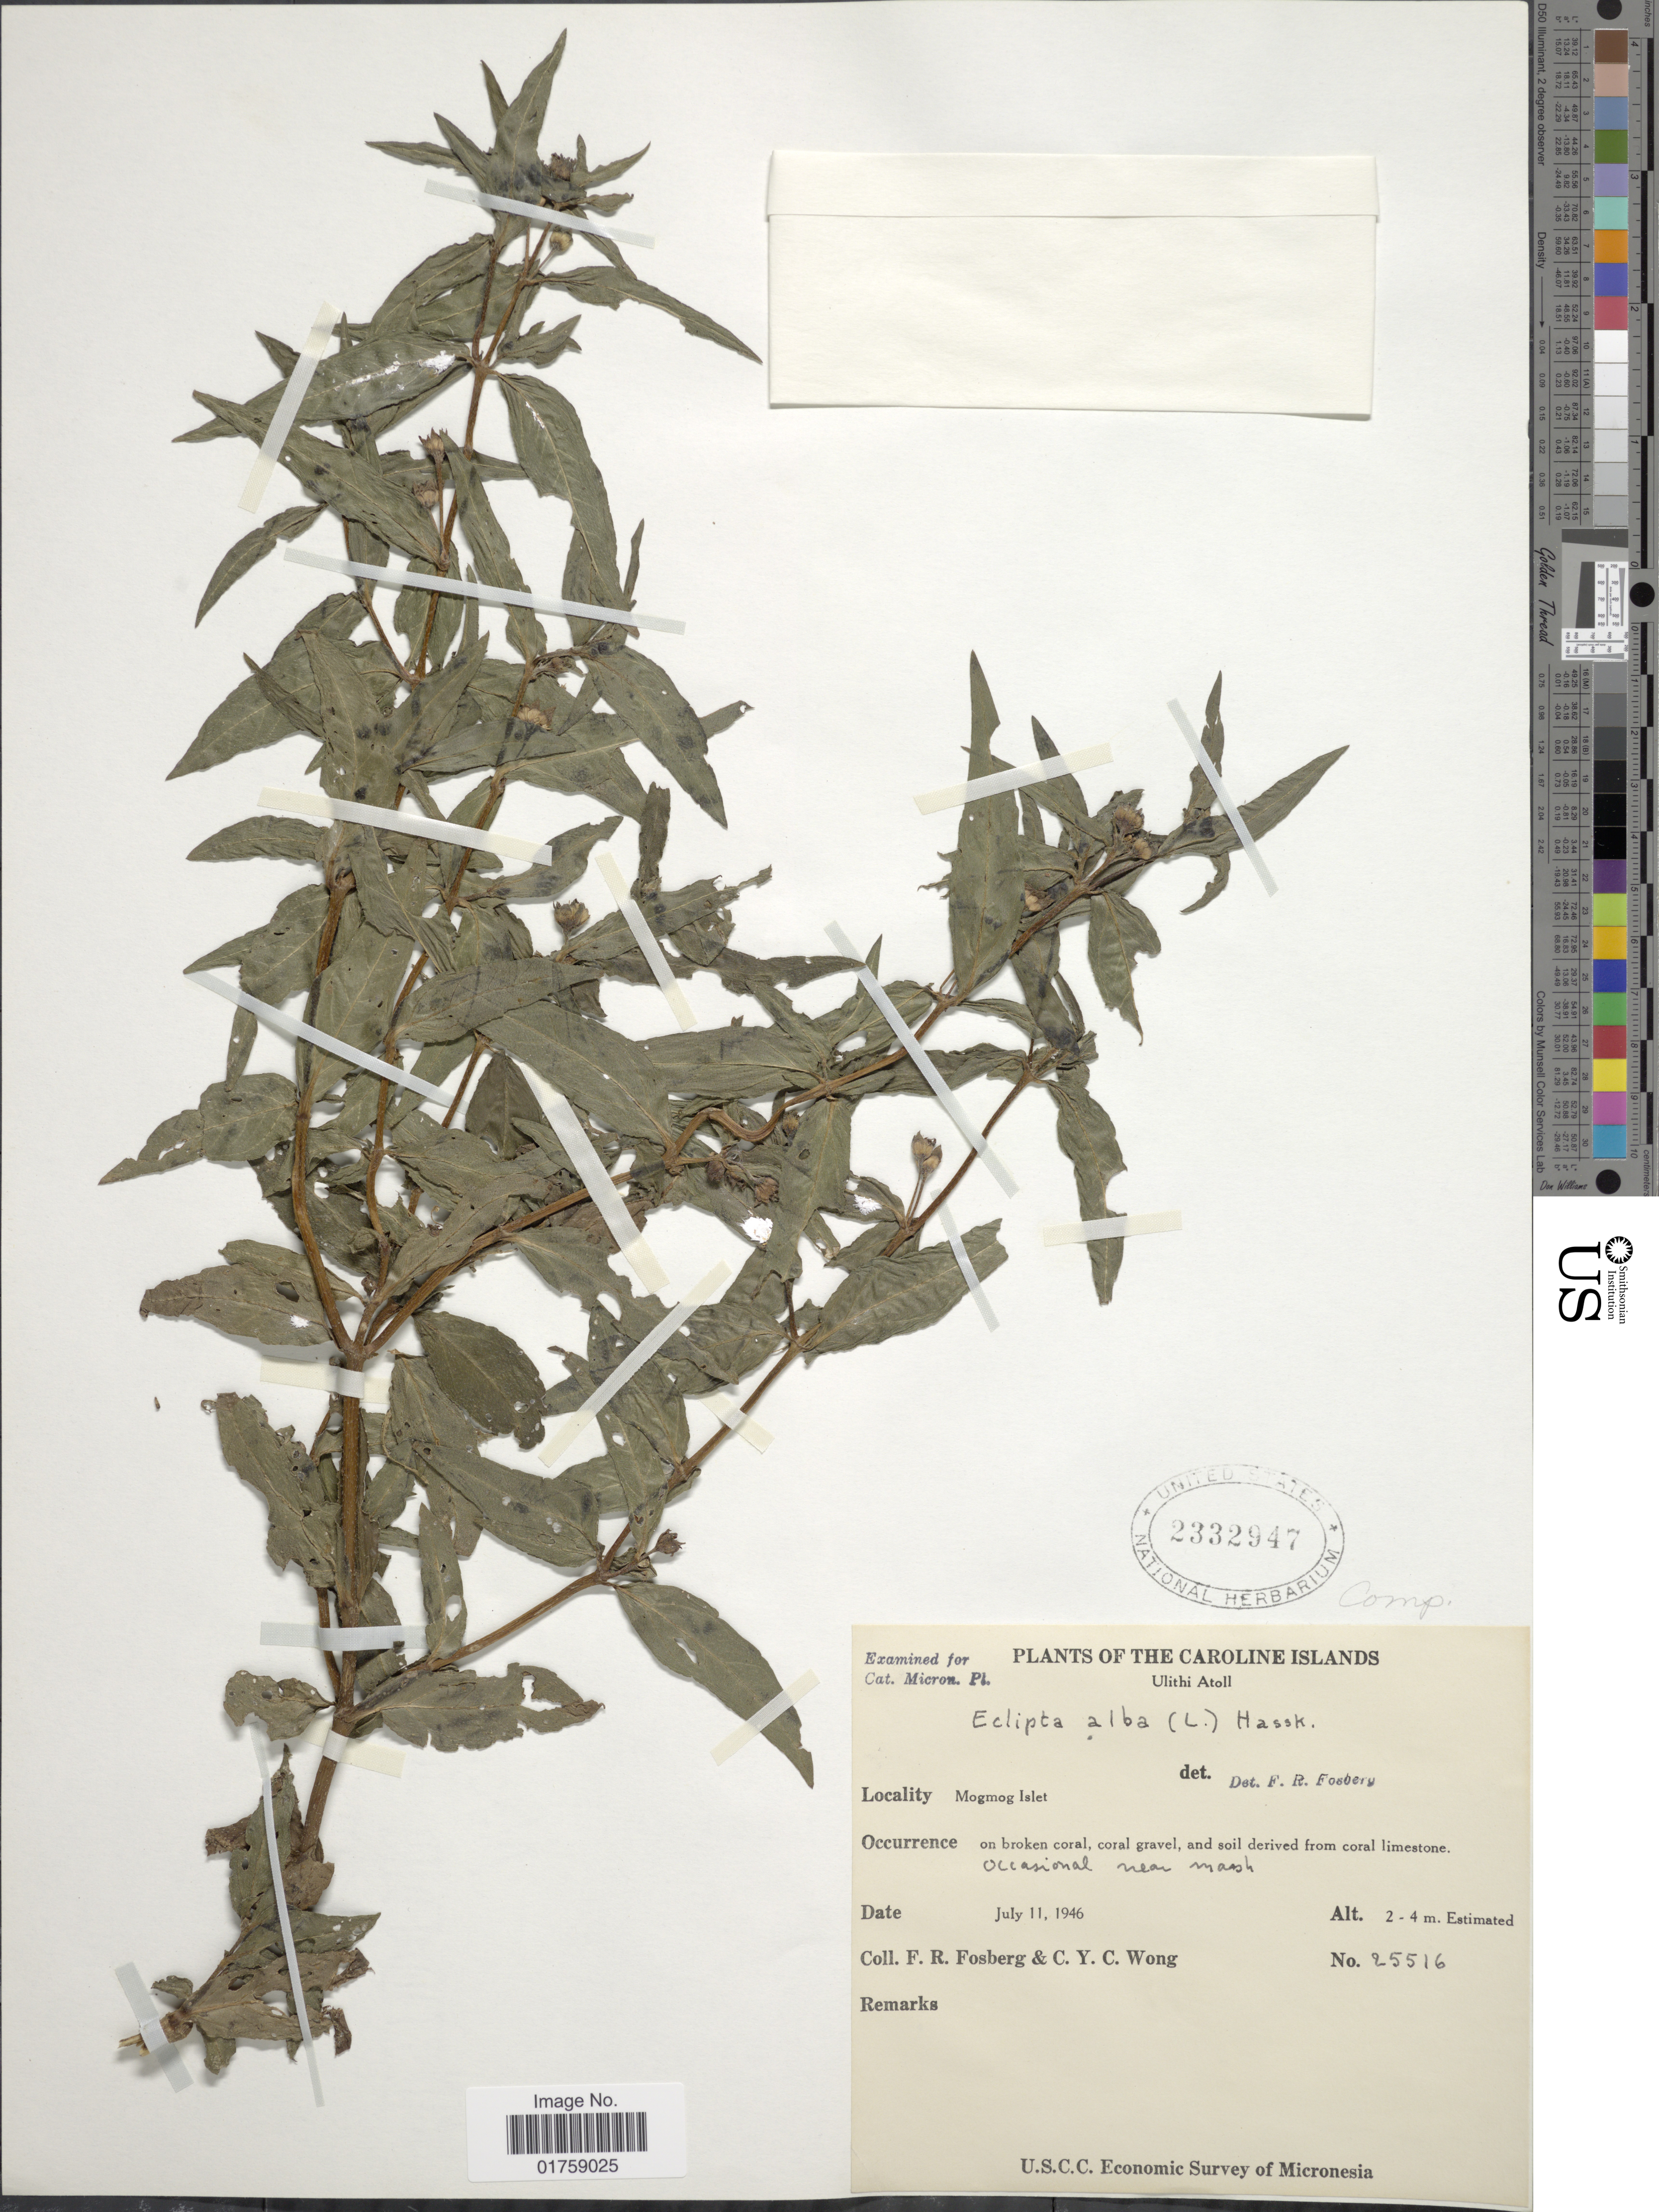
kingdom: Plantae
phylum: Tracheophyta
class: Magnoliopsida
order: Asterales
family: Asteraceae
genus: Eclipta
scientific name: Eclipta alba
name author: (L.) Hassk.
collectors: F. R. Fosberg & C. Y. C. Wong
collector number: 25516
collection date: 1946-07-11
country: Micronesia, Federated States of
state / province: Yap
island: Ulithi Atoll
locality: Caroline Islands. Ulithi Atoll. Mogmog Islet. on broken coral, coral gravel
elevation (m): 2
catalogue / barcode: US 2332947